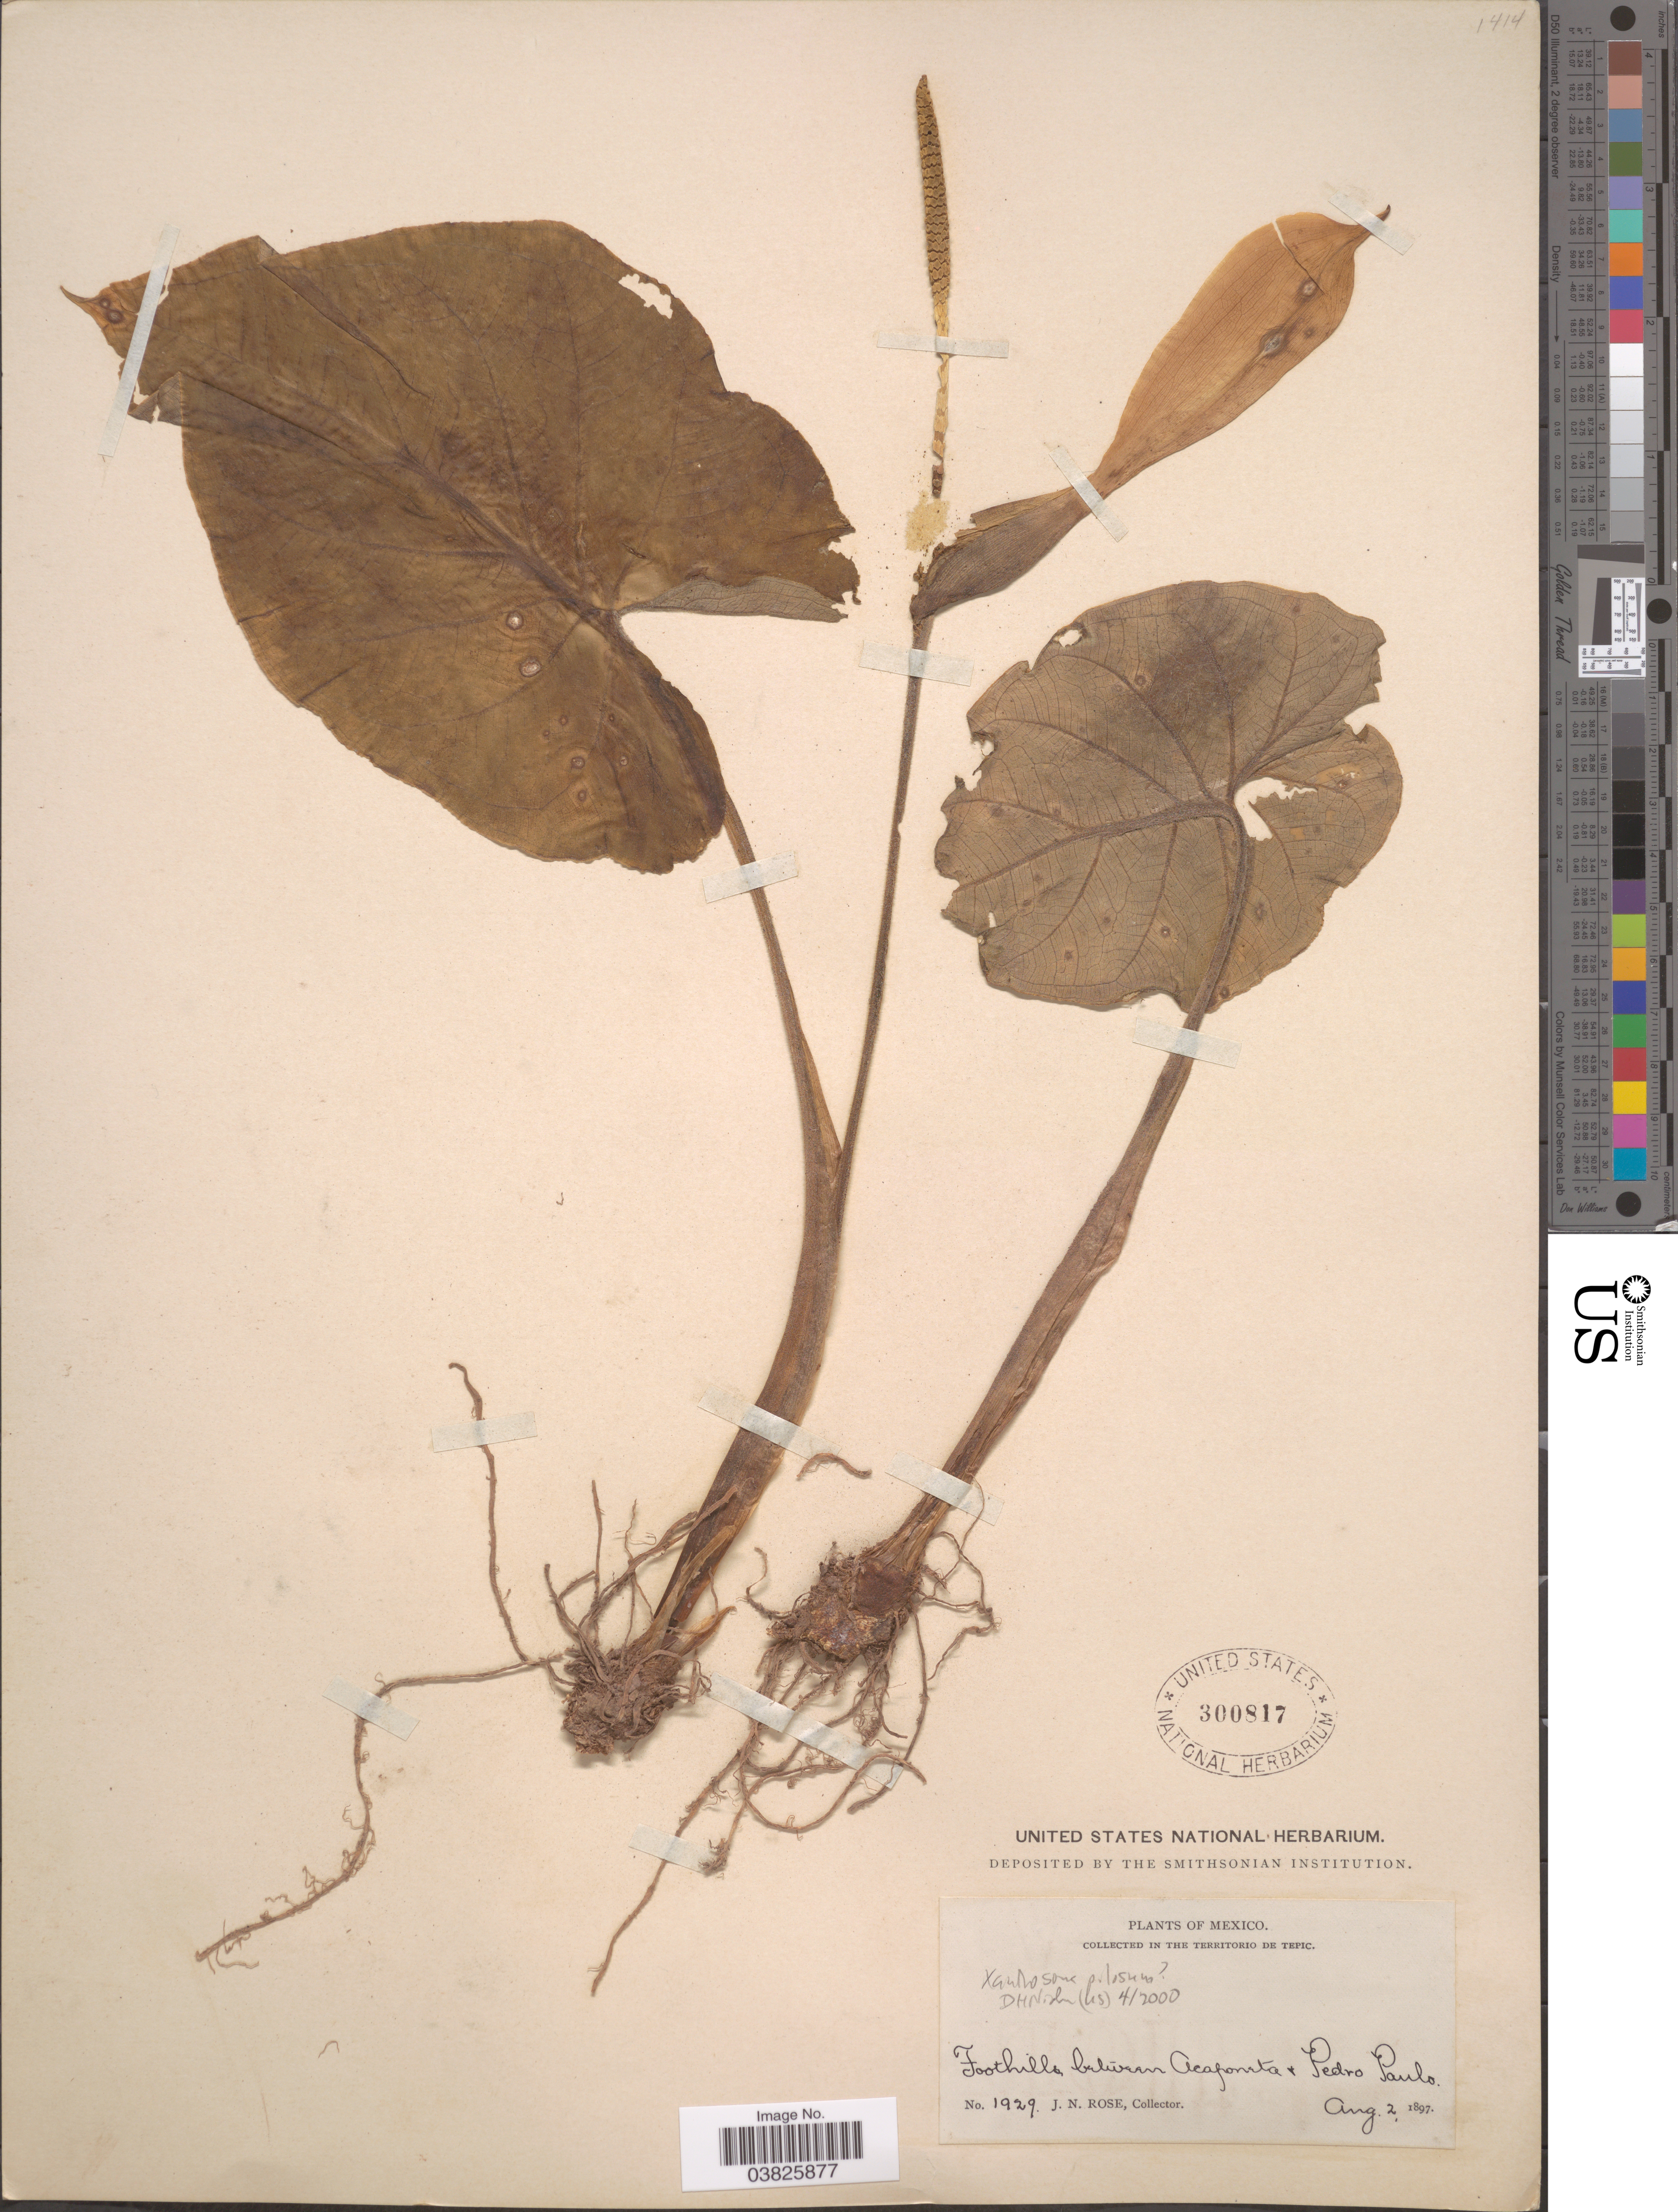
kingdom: Plantae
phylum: Tracheophyta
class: Liliopsida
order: Alismatales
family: Araceae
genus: Xanthosoma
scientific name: Xanthosoma pilosum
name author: K. Koch & Augustin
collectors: J. N. Rose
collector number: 1929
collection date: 1897-08-02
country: Mexico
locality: In the territorio de Tepic. Foothills between Acaponeta & Pedro Paulo.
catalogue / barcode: US 300817